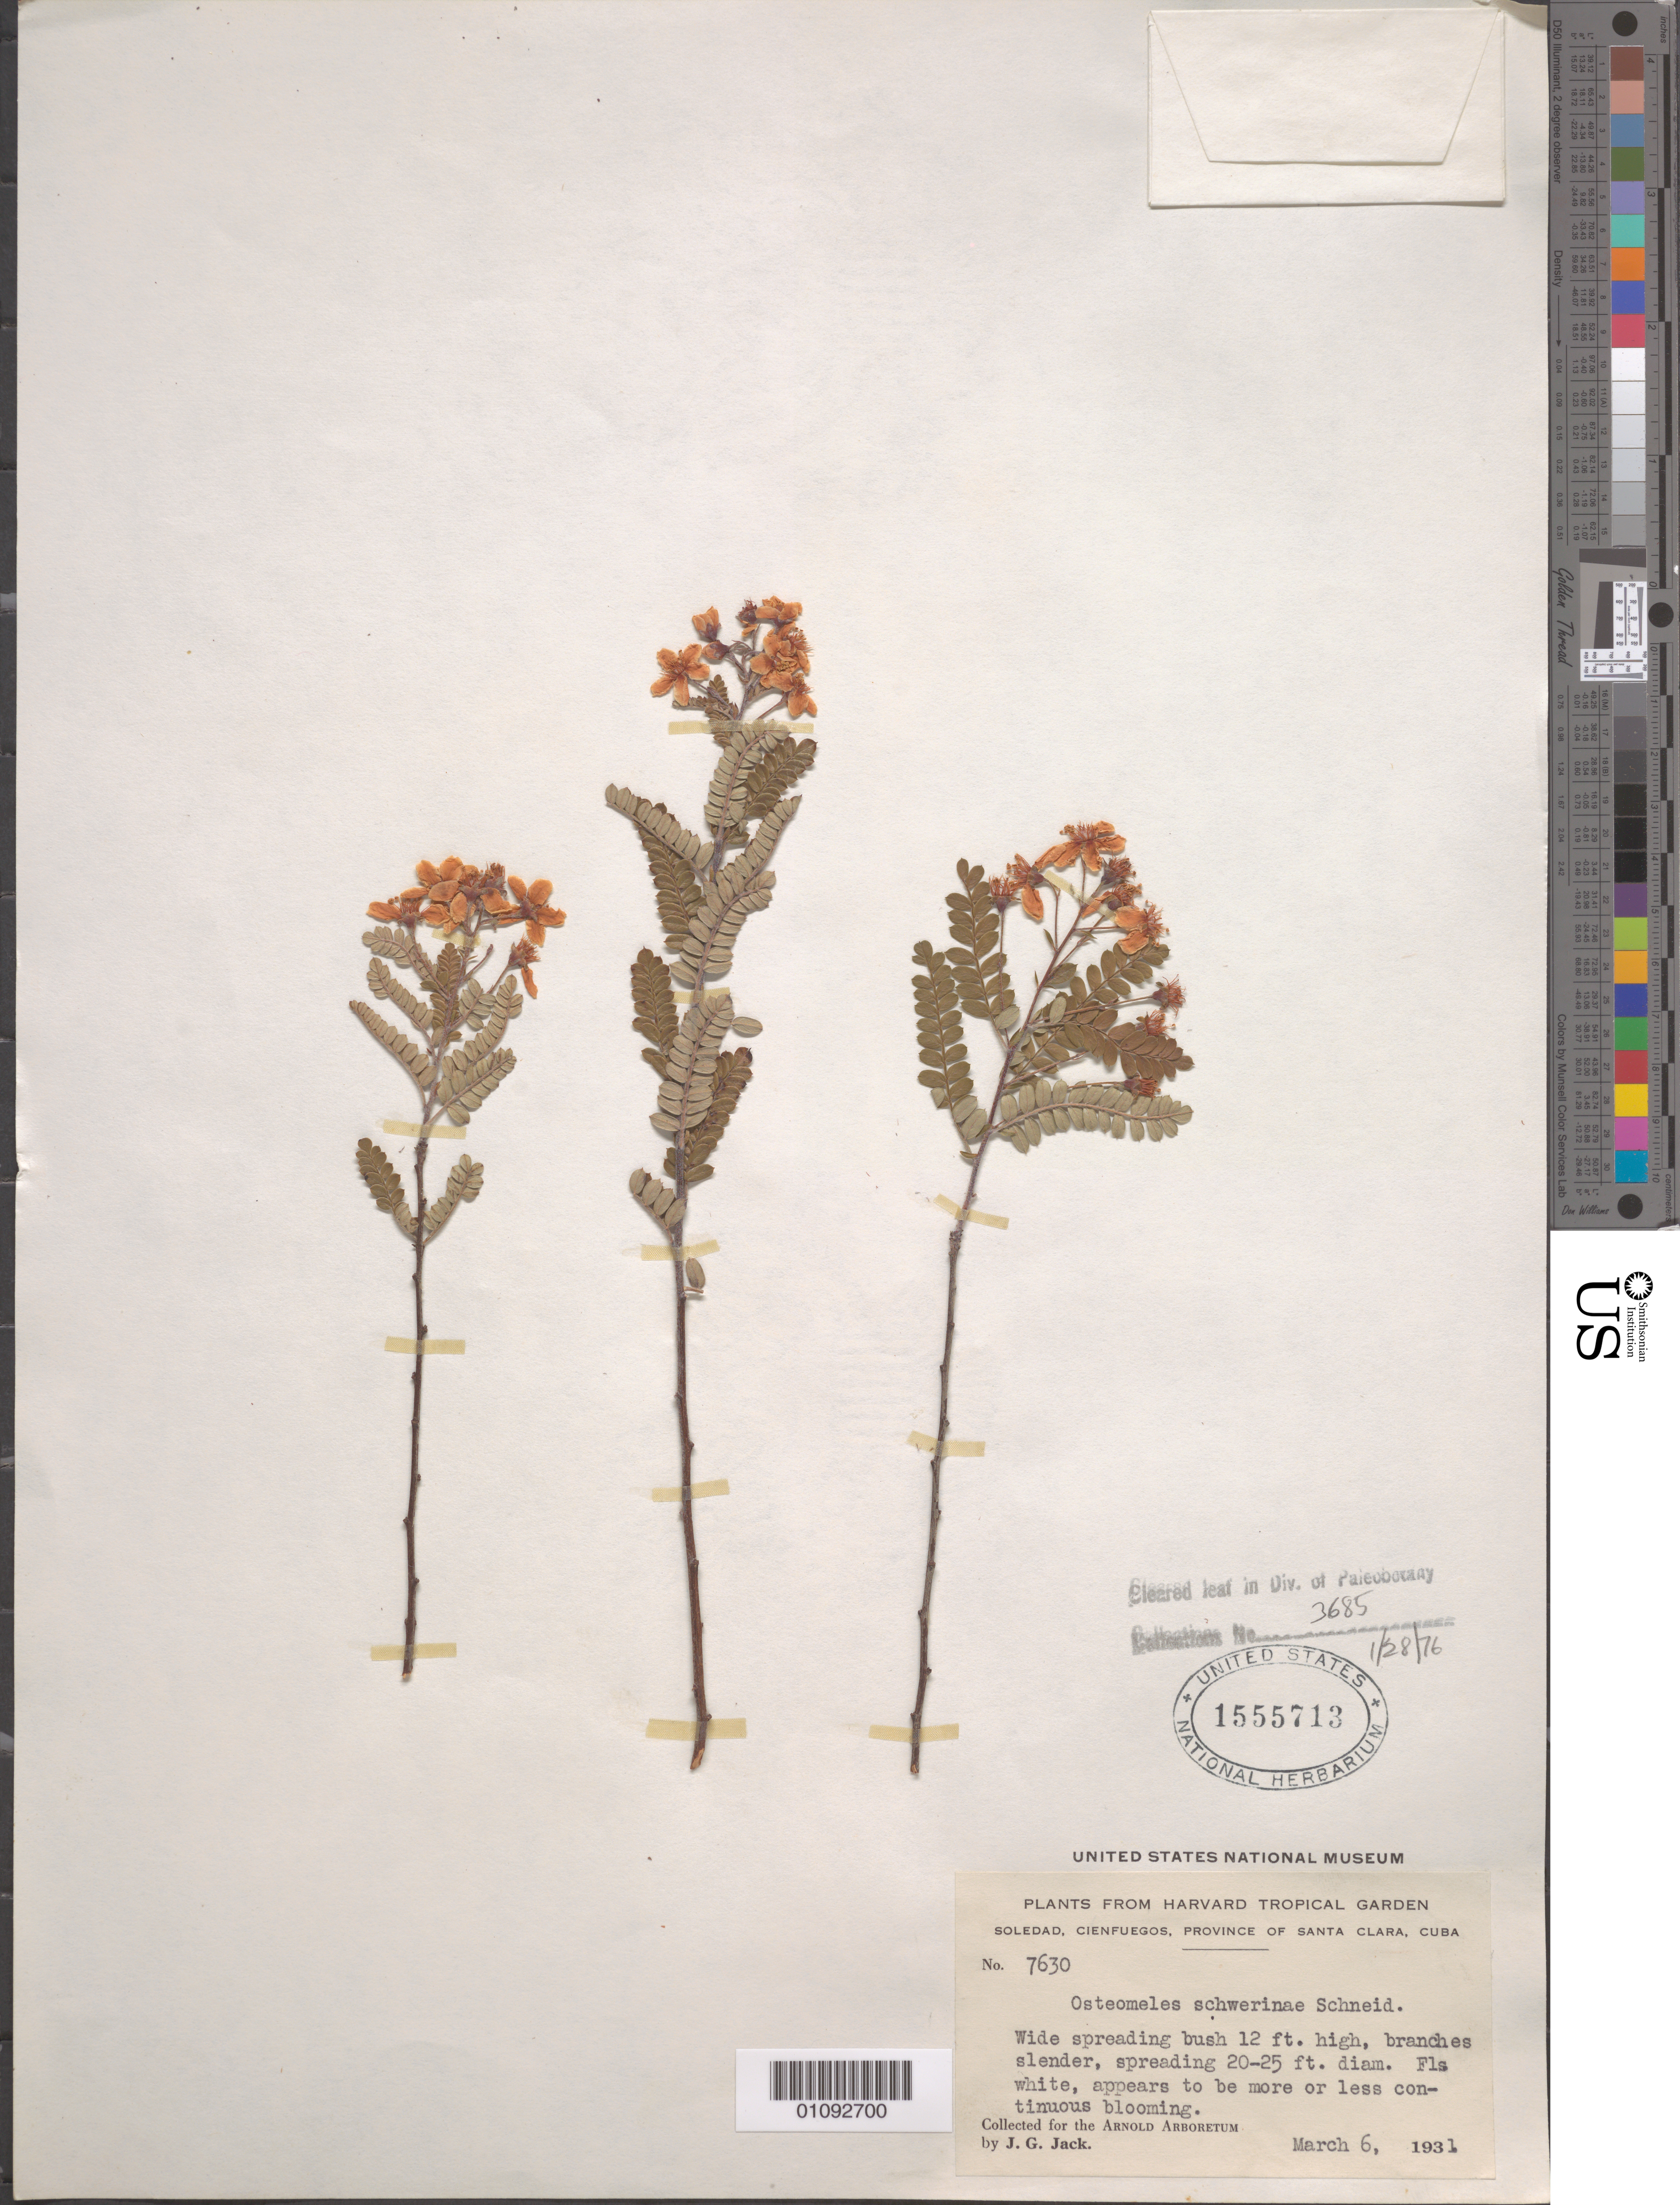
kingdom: Plantae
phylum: Tracheophyta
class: Magnoliopsida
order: Rosales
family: Rosaceae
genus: Osteomeles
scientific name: Osteomeles schwerinae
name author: C.K. Schneid.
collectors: J. G. Jack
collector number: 7630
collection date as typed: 06 Mar 1931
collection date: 1931-03-06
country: Cuba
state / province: Cienfuegos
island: Cuba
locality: Soledad, Cienfuegos, Province of Santa Clara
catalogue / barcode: US 1555713